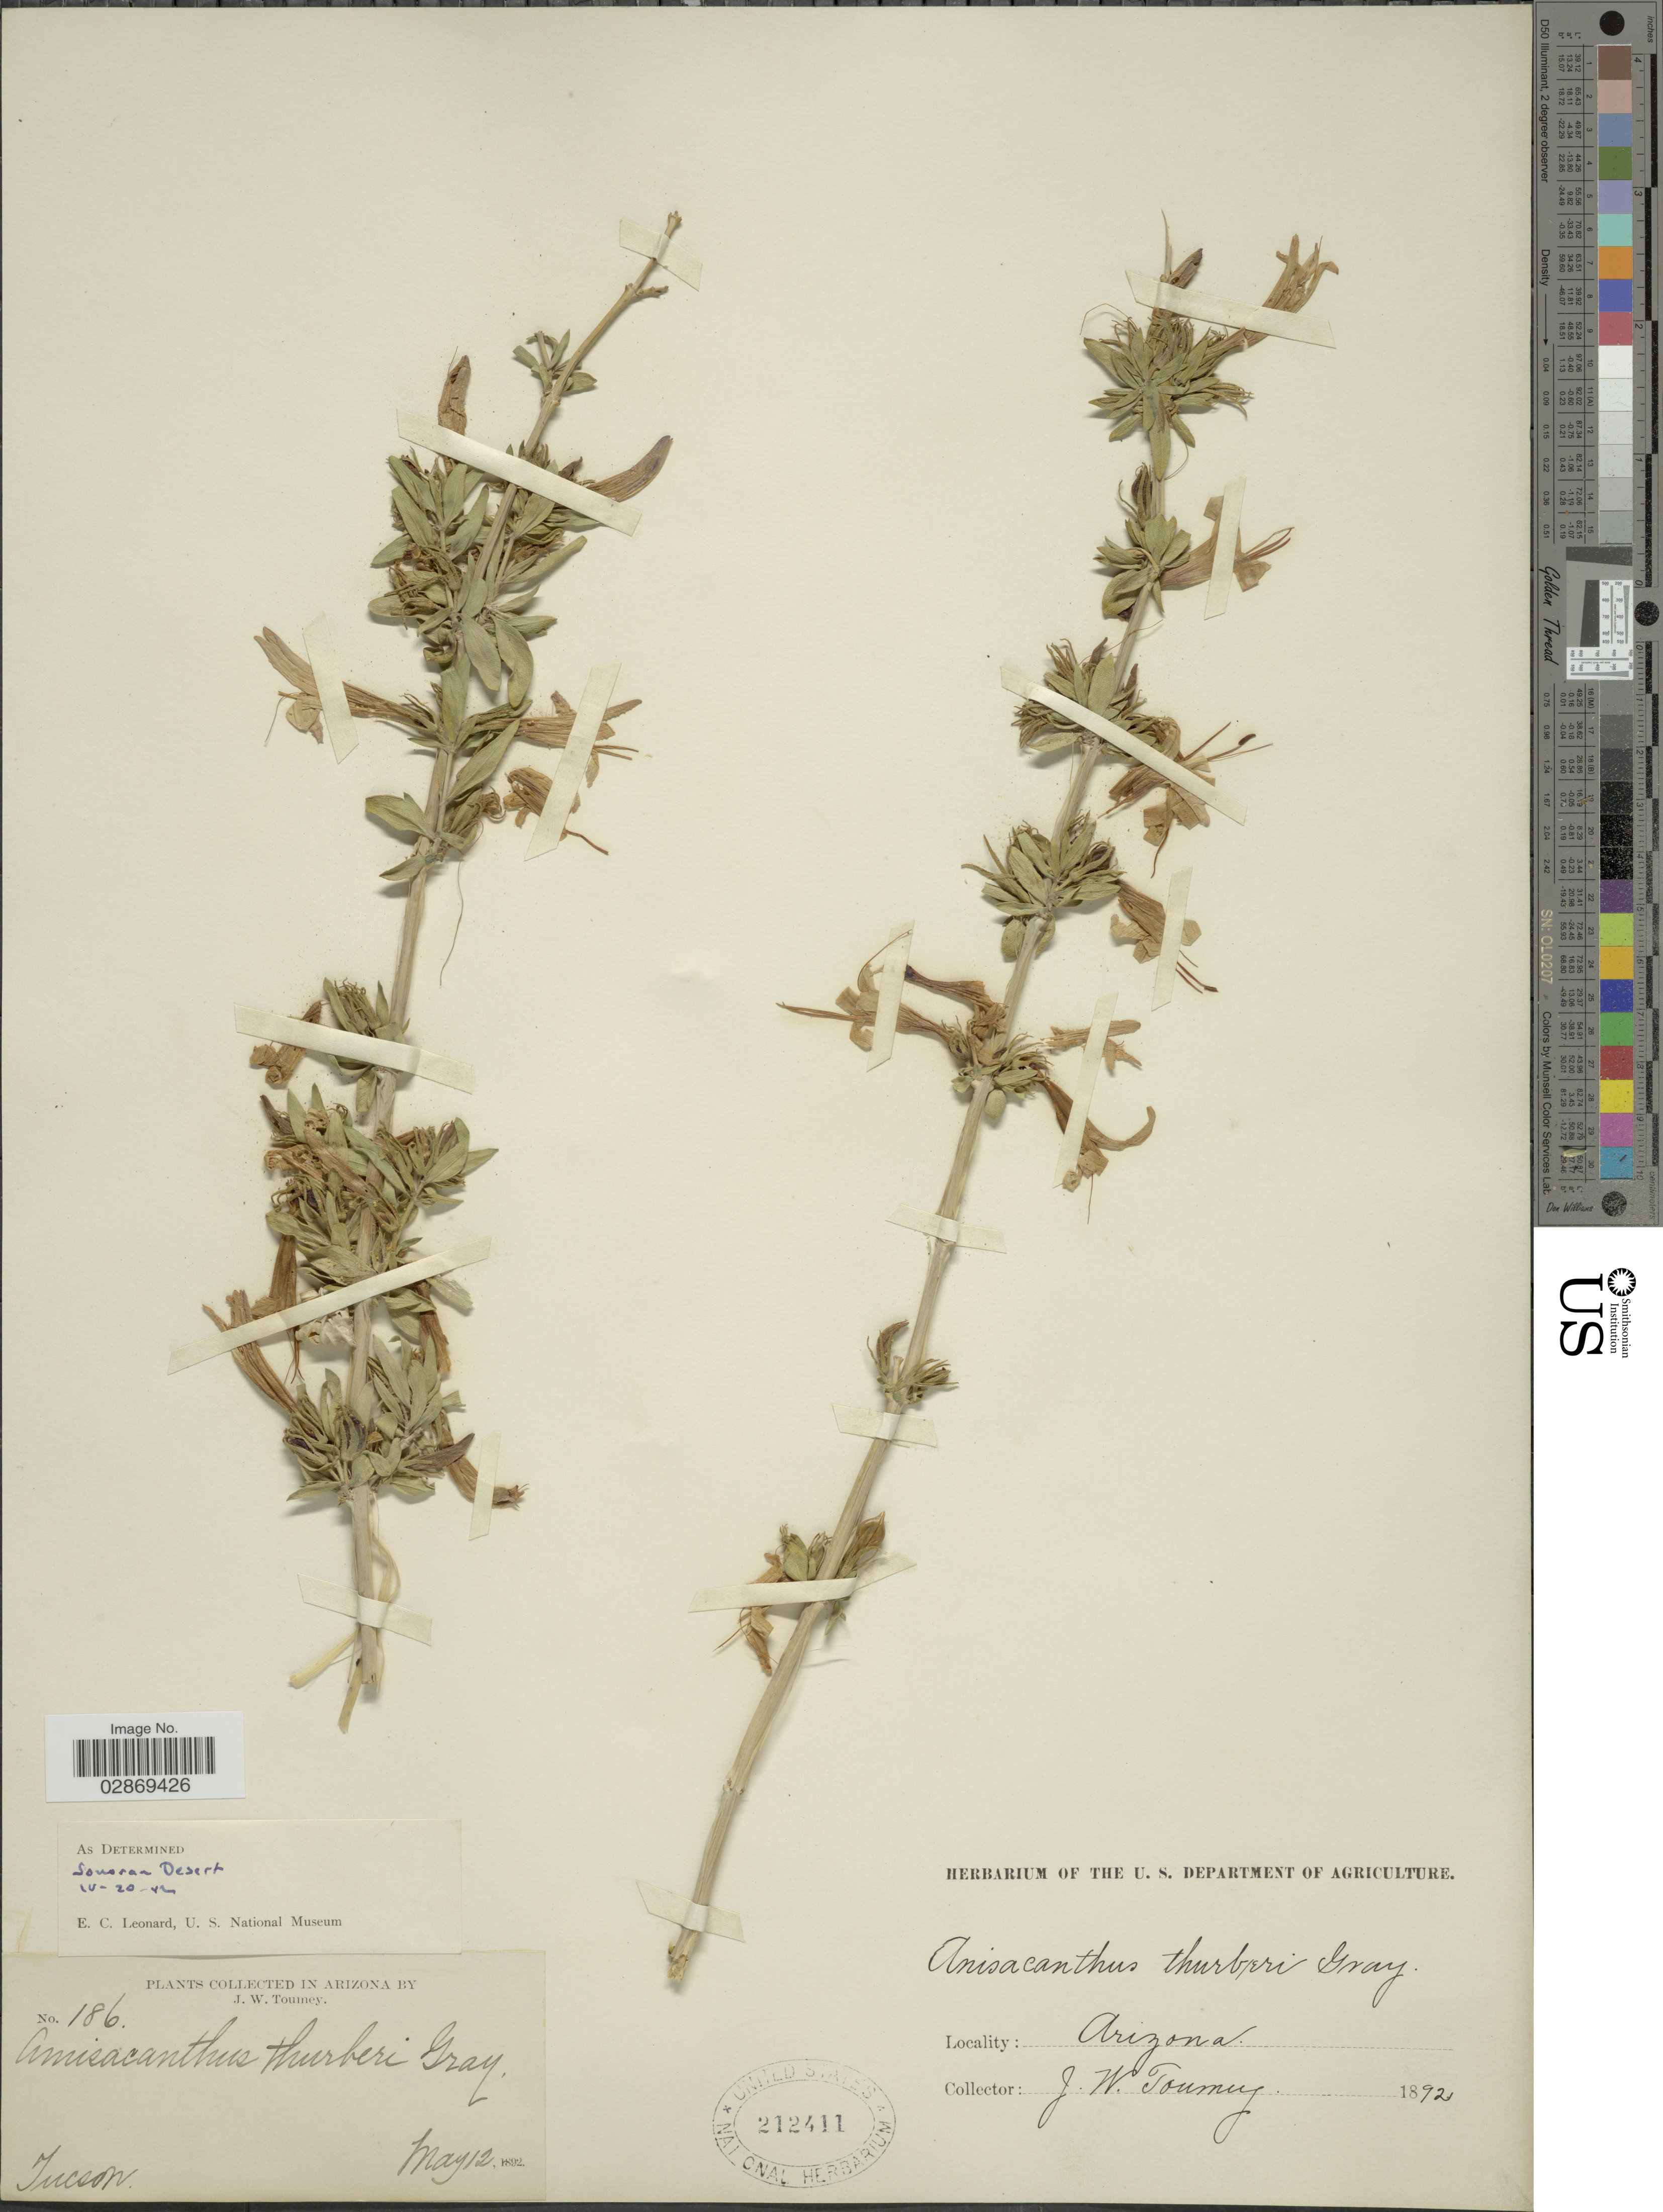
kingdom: Plantae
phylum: Tracheophyta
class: Magnoliopsida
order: Lamiales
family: Acanthaceae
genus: Anisacanthus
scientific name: Anisacanthus thurberi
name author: (Torr.) A. Gray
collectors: J. W. Toumey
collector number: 186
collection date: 1892-05-12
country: United States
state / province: Arizona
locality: Tucson.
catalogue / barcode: US 212411